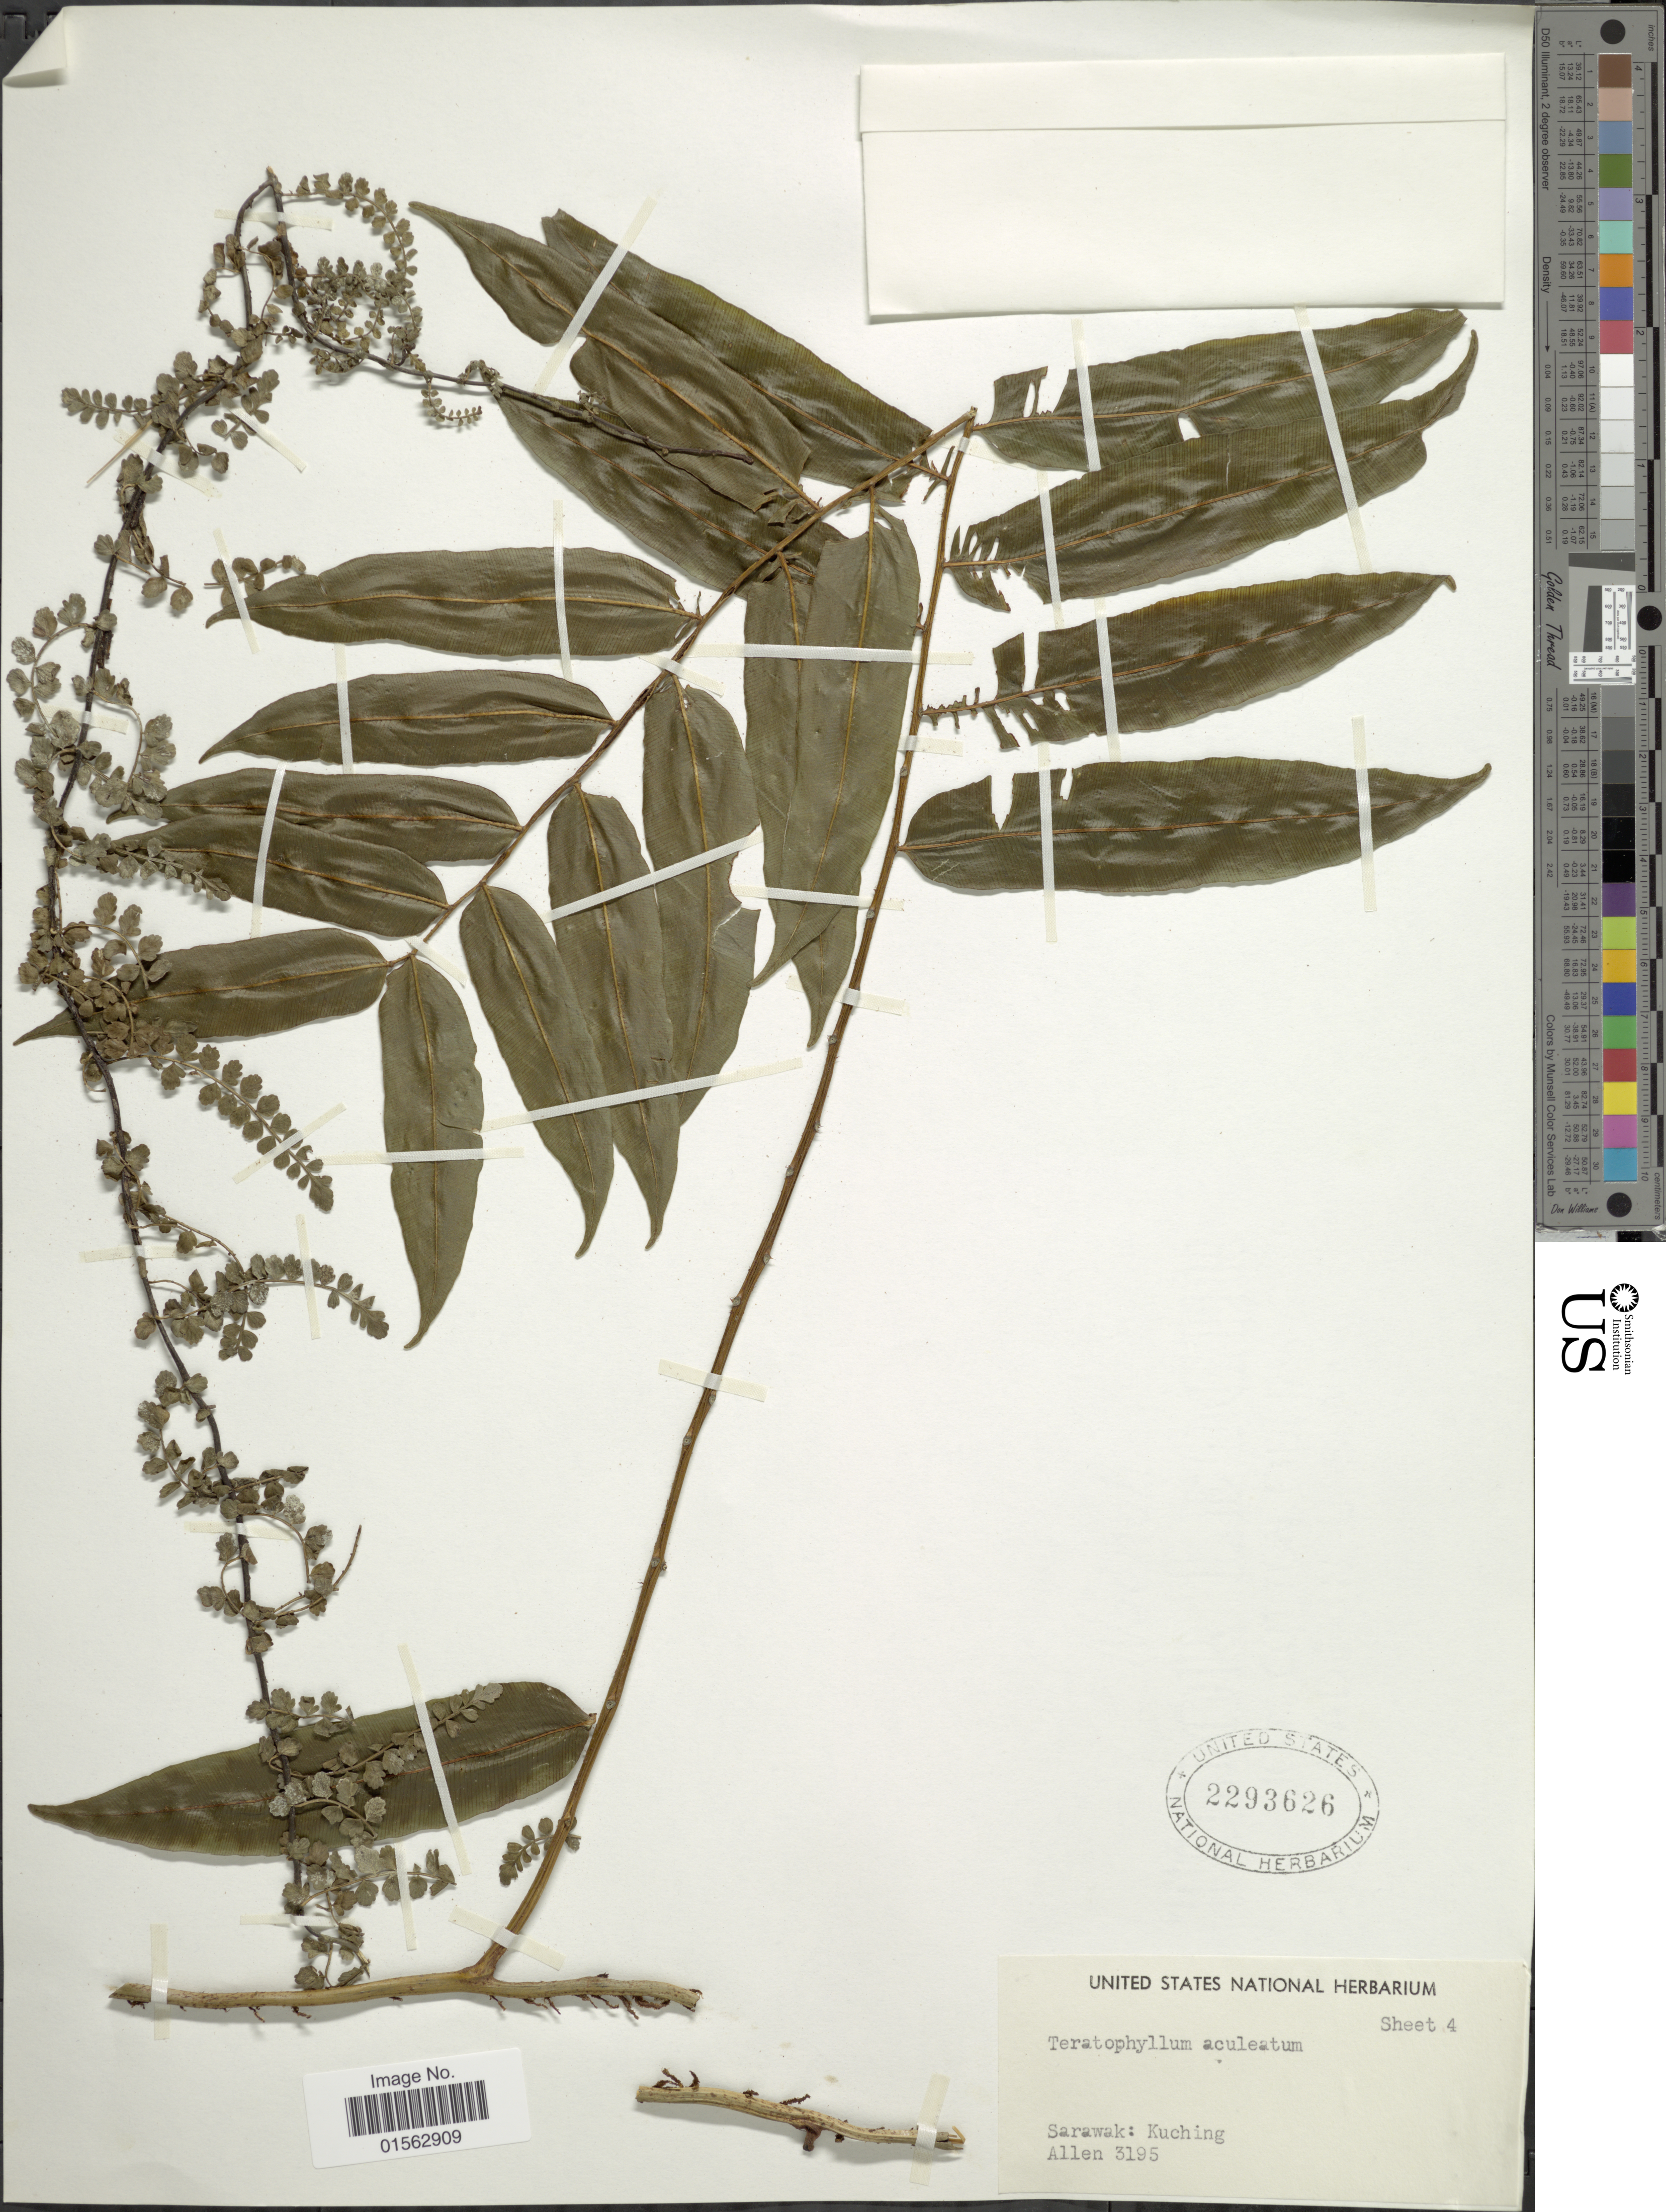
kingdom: Plantae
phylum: Tracheophyta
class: Polypodiopsida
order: Polypodiales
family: Dryopteridaceae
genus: Teratophyllum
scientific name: Teratophyllum aculeatum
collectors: -- Allen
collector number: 3195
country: Malaysia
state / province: Sarawak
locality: Kuching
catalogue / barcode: US 2293626